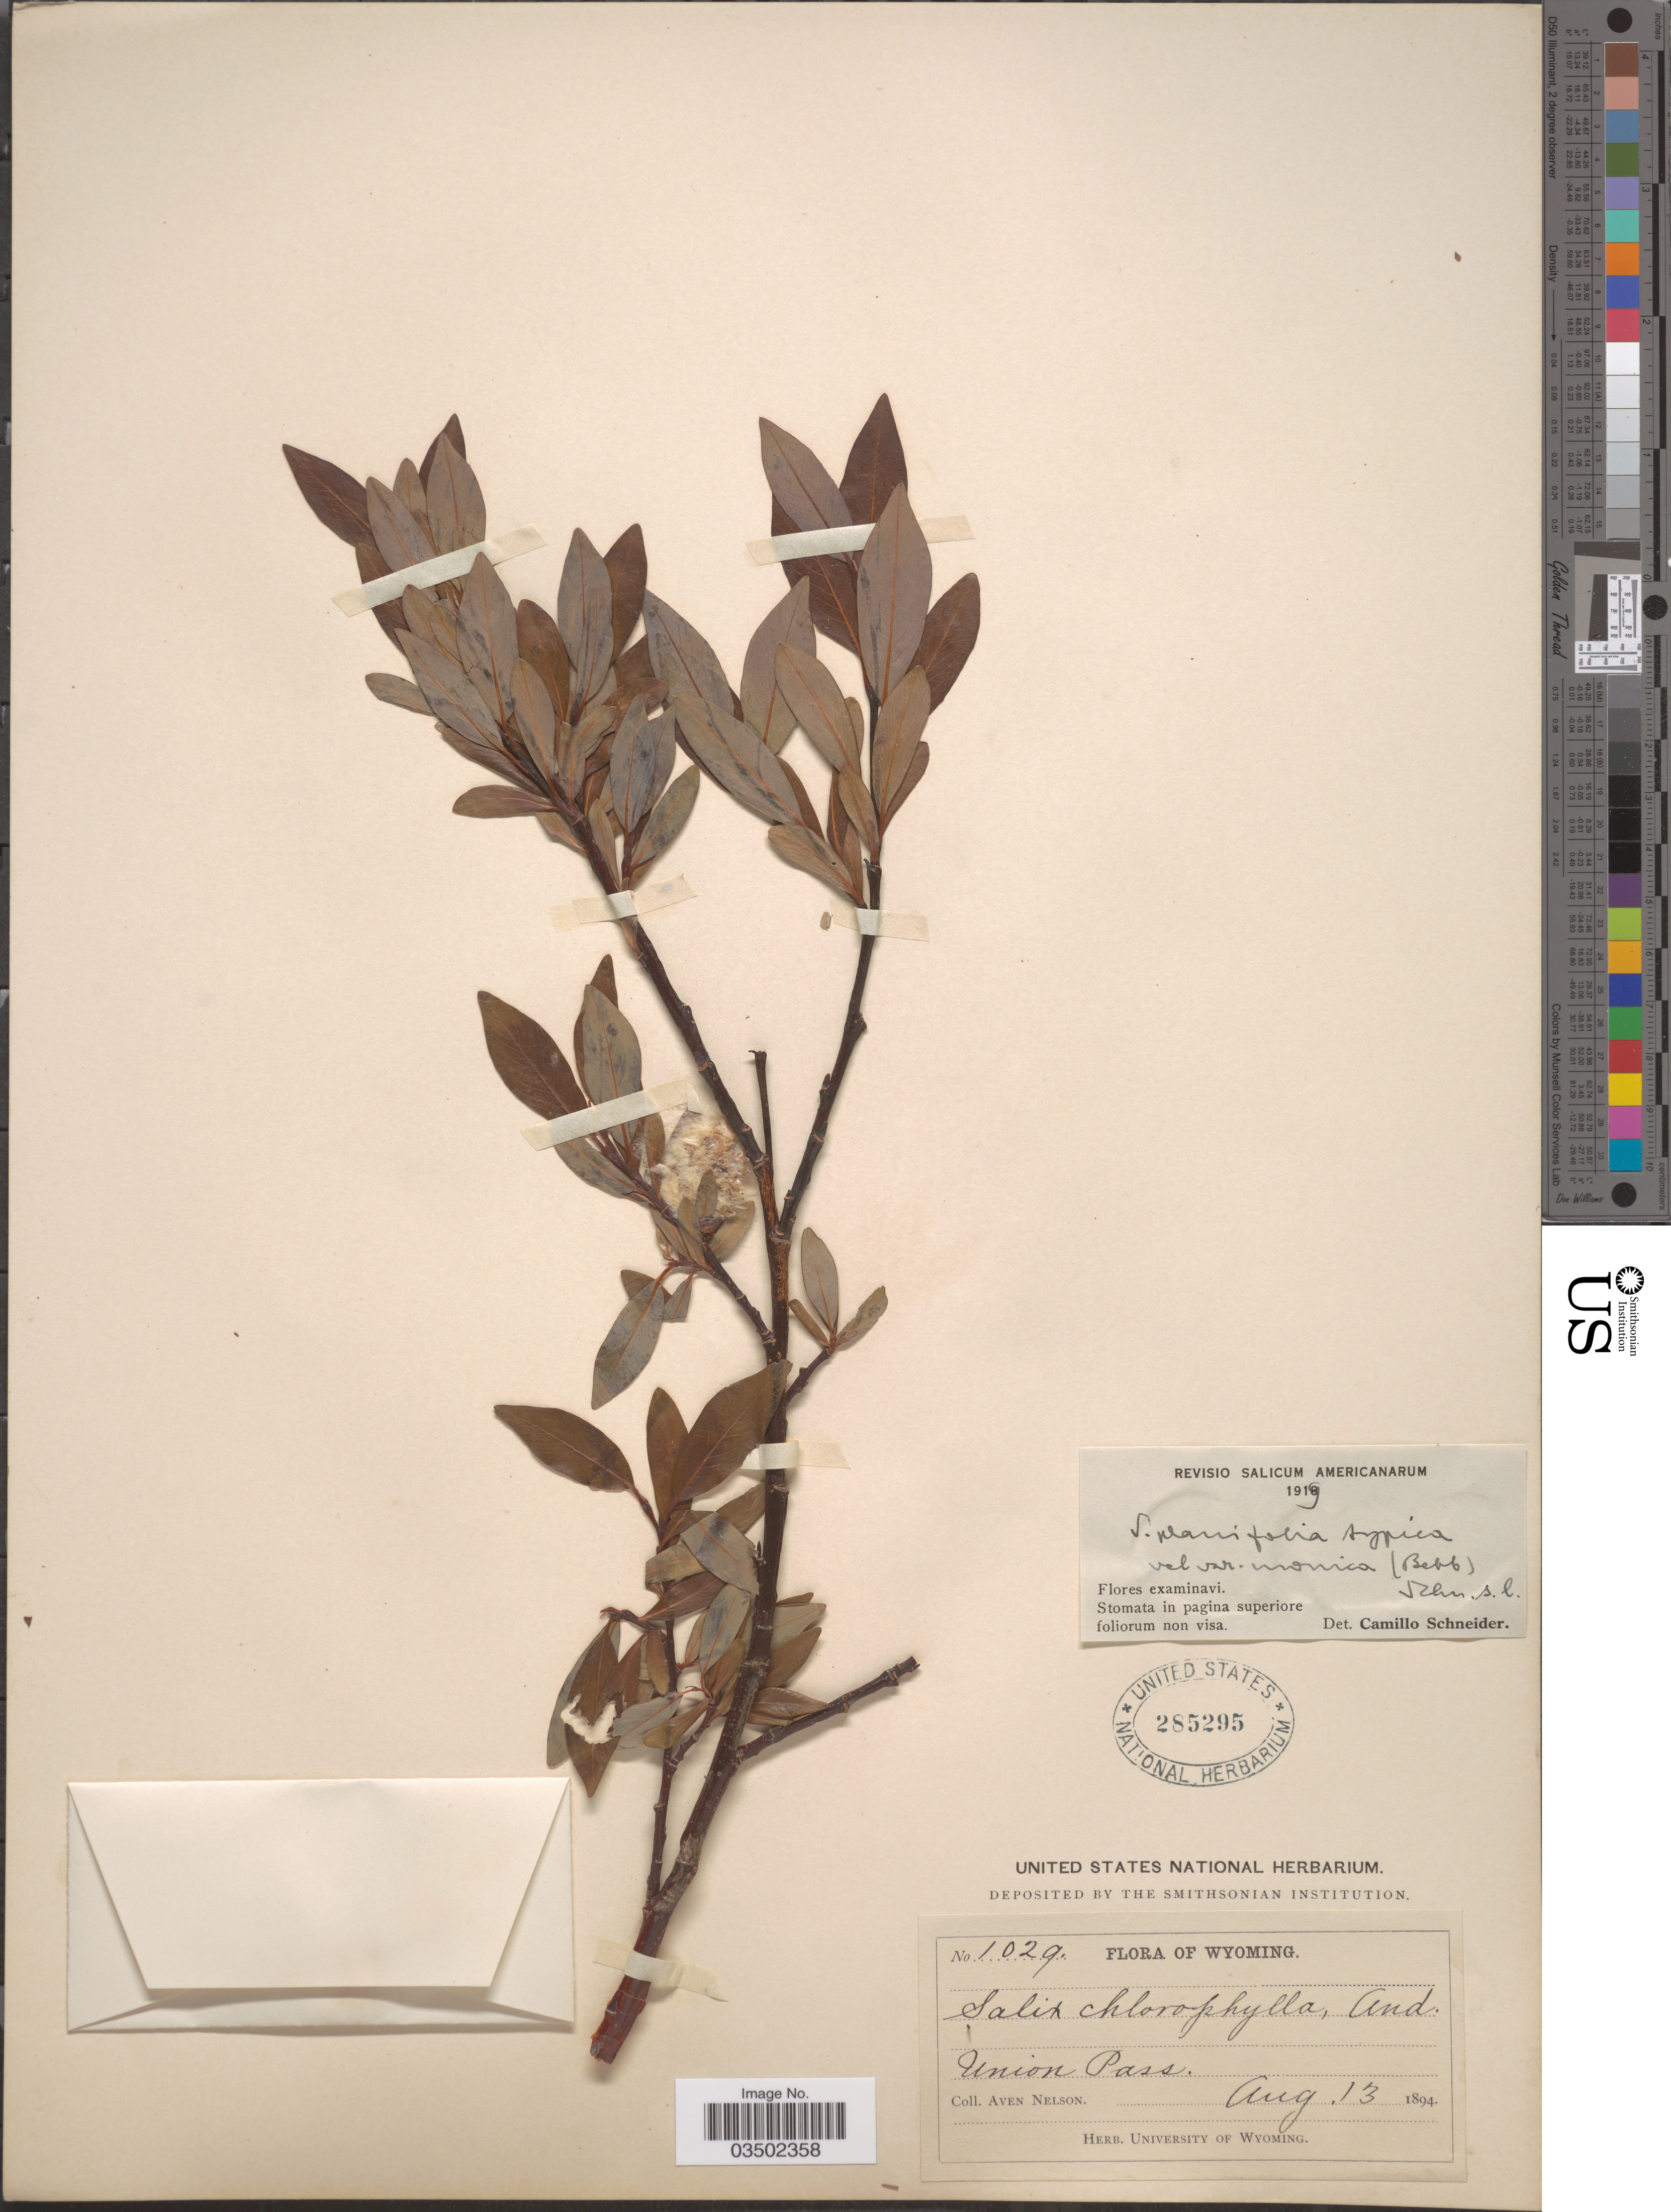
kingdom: Plantae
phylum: Tracheophyta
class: Magnoliopsida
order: Malpighiales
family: Salicaceae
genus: Salix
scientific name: Salix planifolia var. monica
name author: (Bebb) C.K. Schneid.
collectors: A. Nelson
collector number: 1029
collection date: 1894-08-13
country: United States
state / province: Wyoming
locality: Union Pass.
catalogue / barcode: US 285295